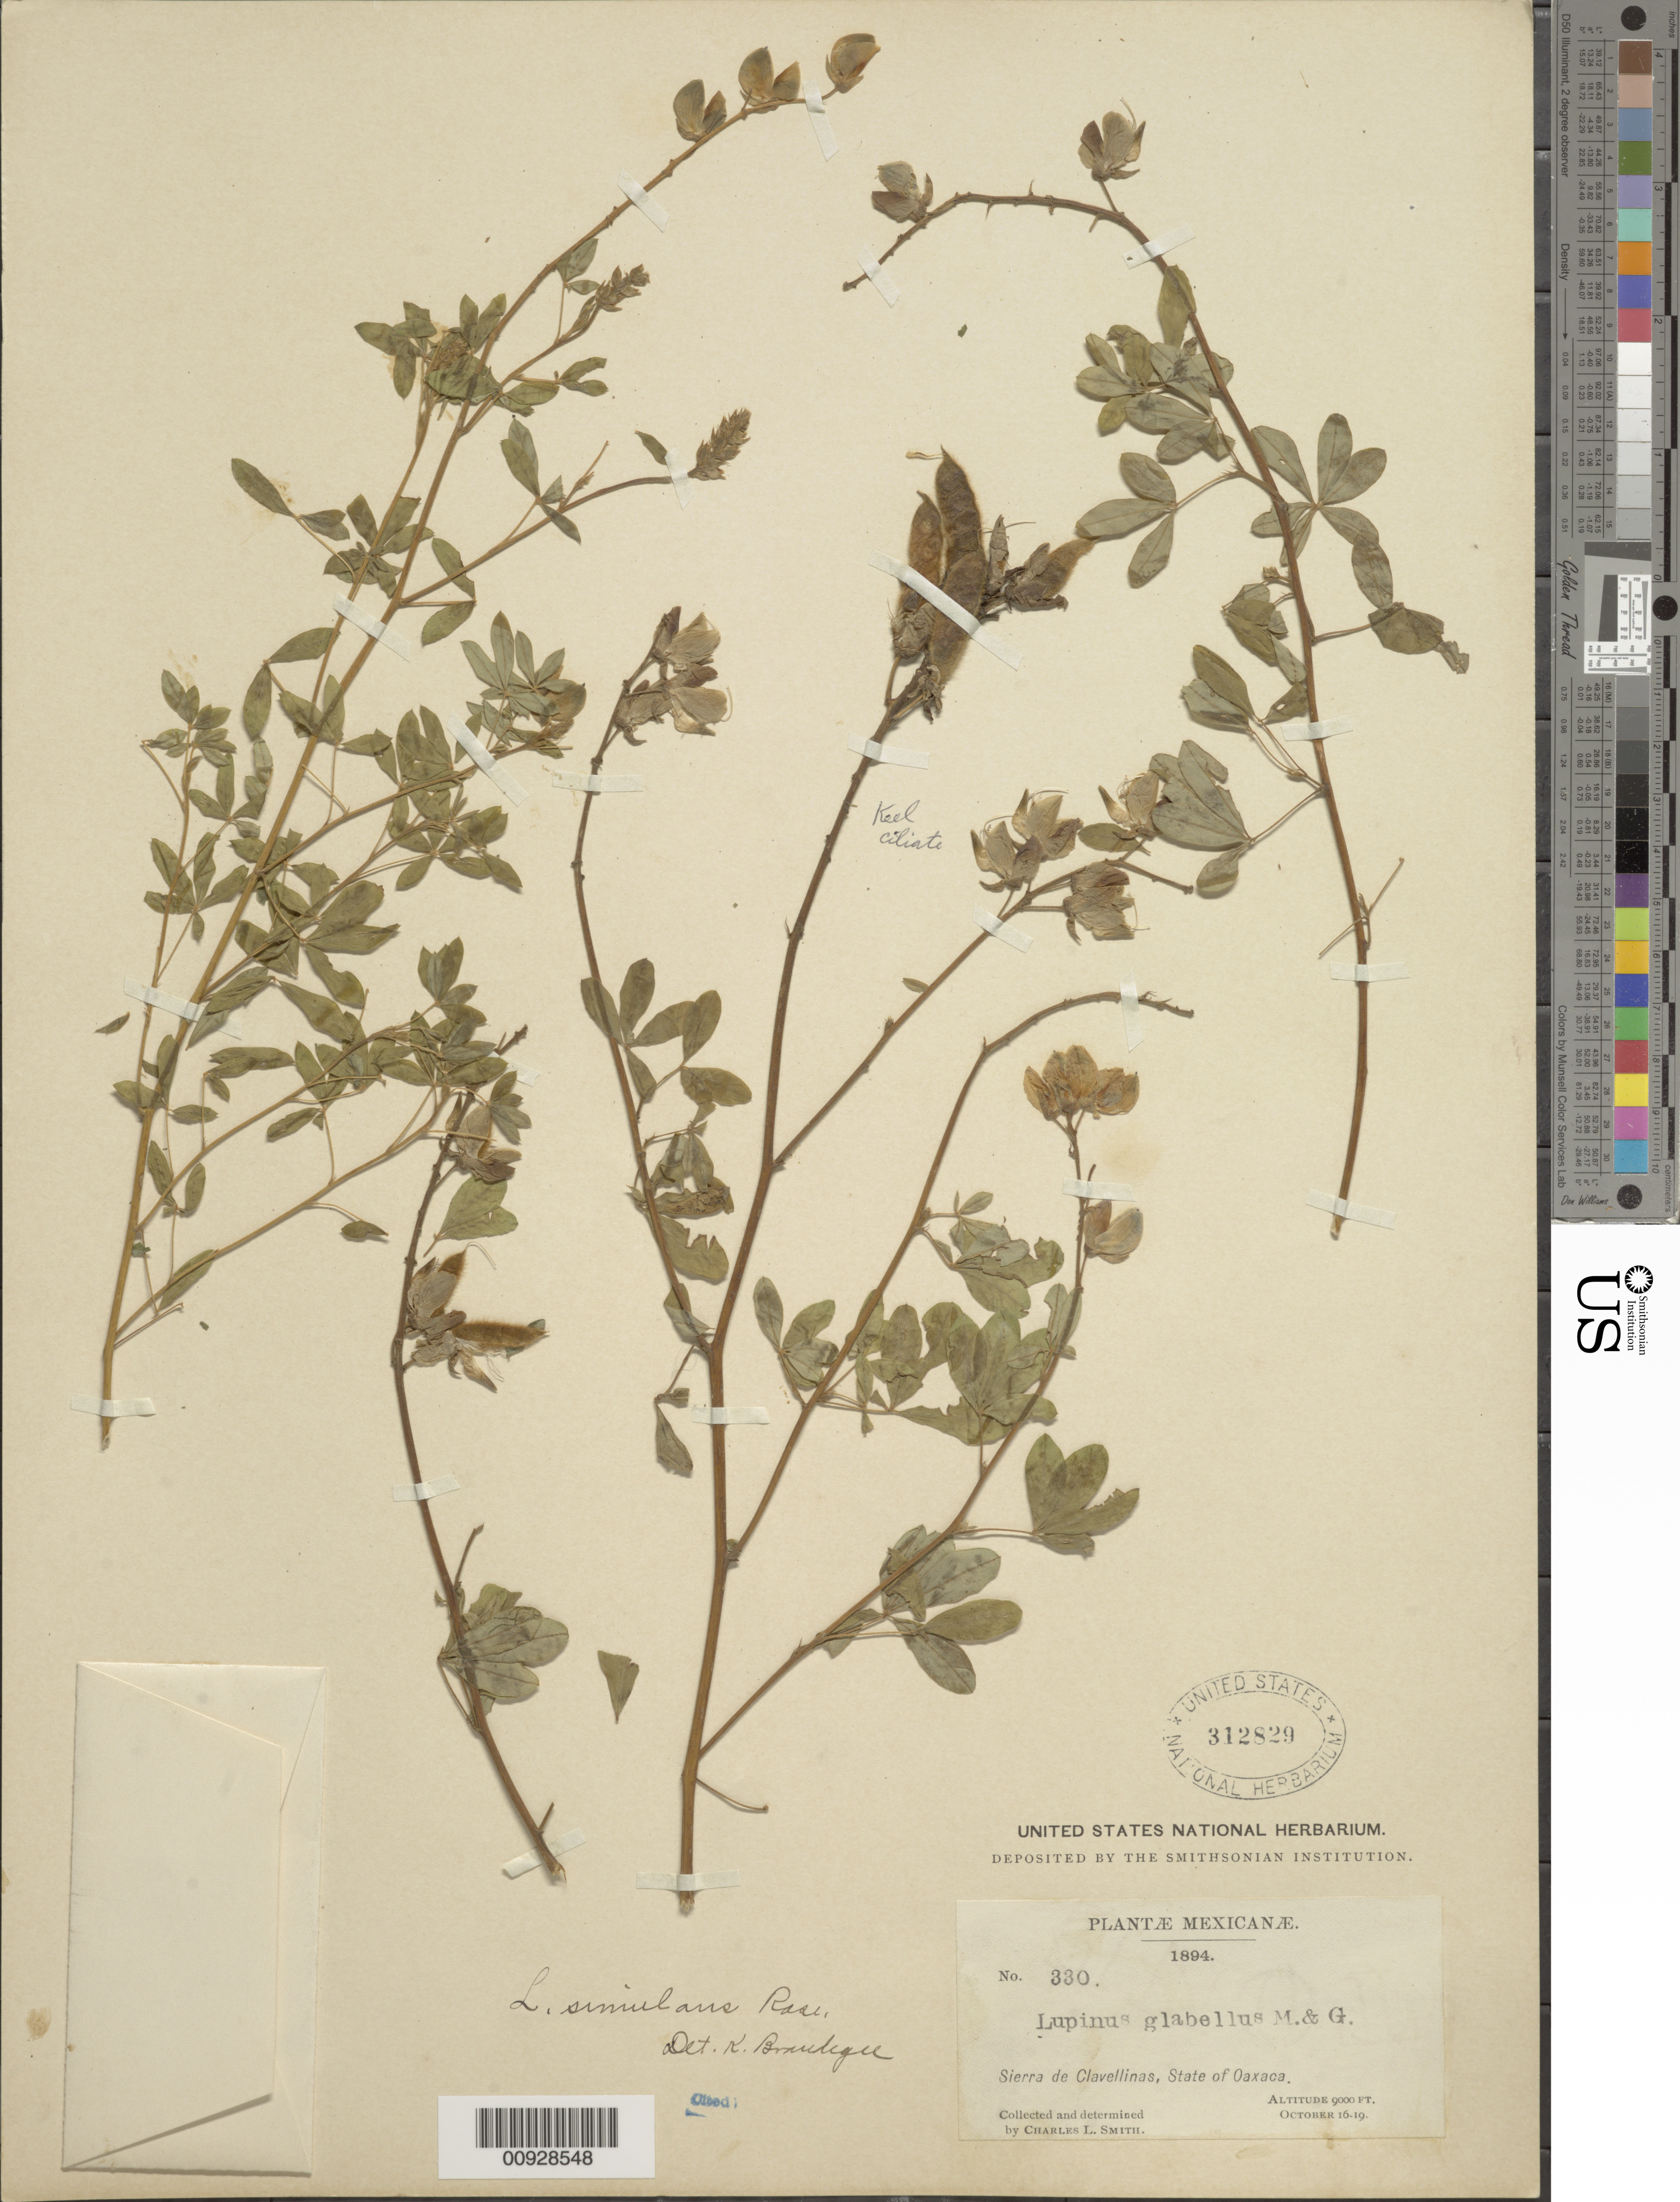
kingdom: Plantae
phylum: Tracheophyta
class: Magnoliopsida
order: Fabales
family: Fabaceae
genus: Lupinus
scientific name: Lupinus simulans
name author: Rose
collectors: C. L. Smith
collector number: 330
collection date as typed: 16 Oct 1894 to 19 Oct 1894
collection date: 1894-10-16/1894-10-19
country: Mexico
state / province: Oaxaca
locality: Sierra de Clavellinas.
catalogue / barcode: US 312829